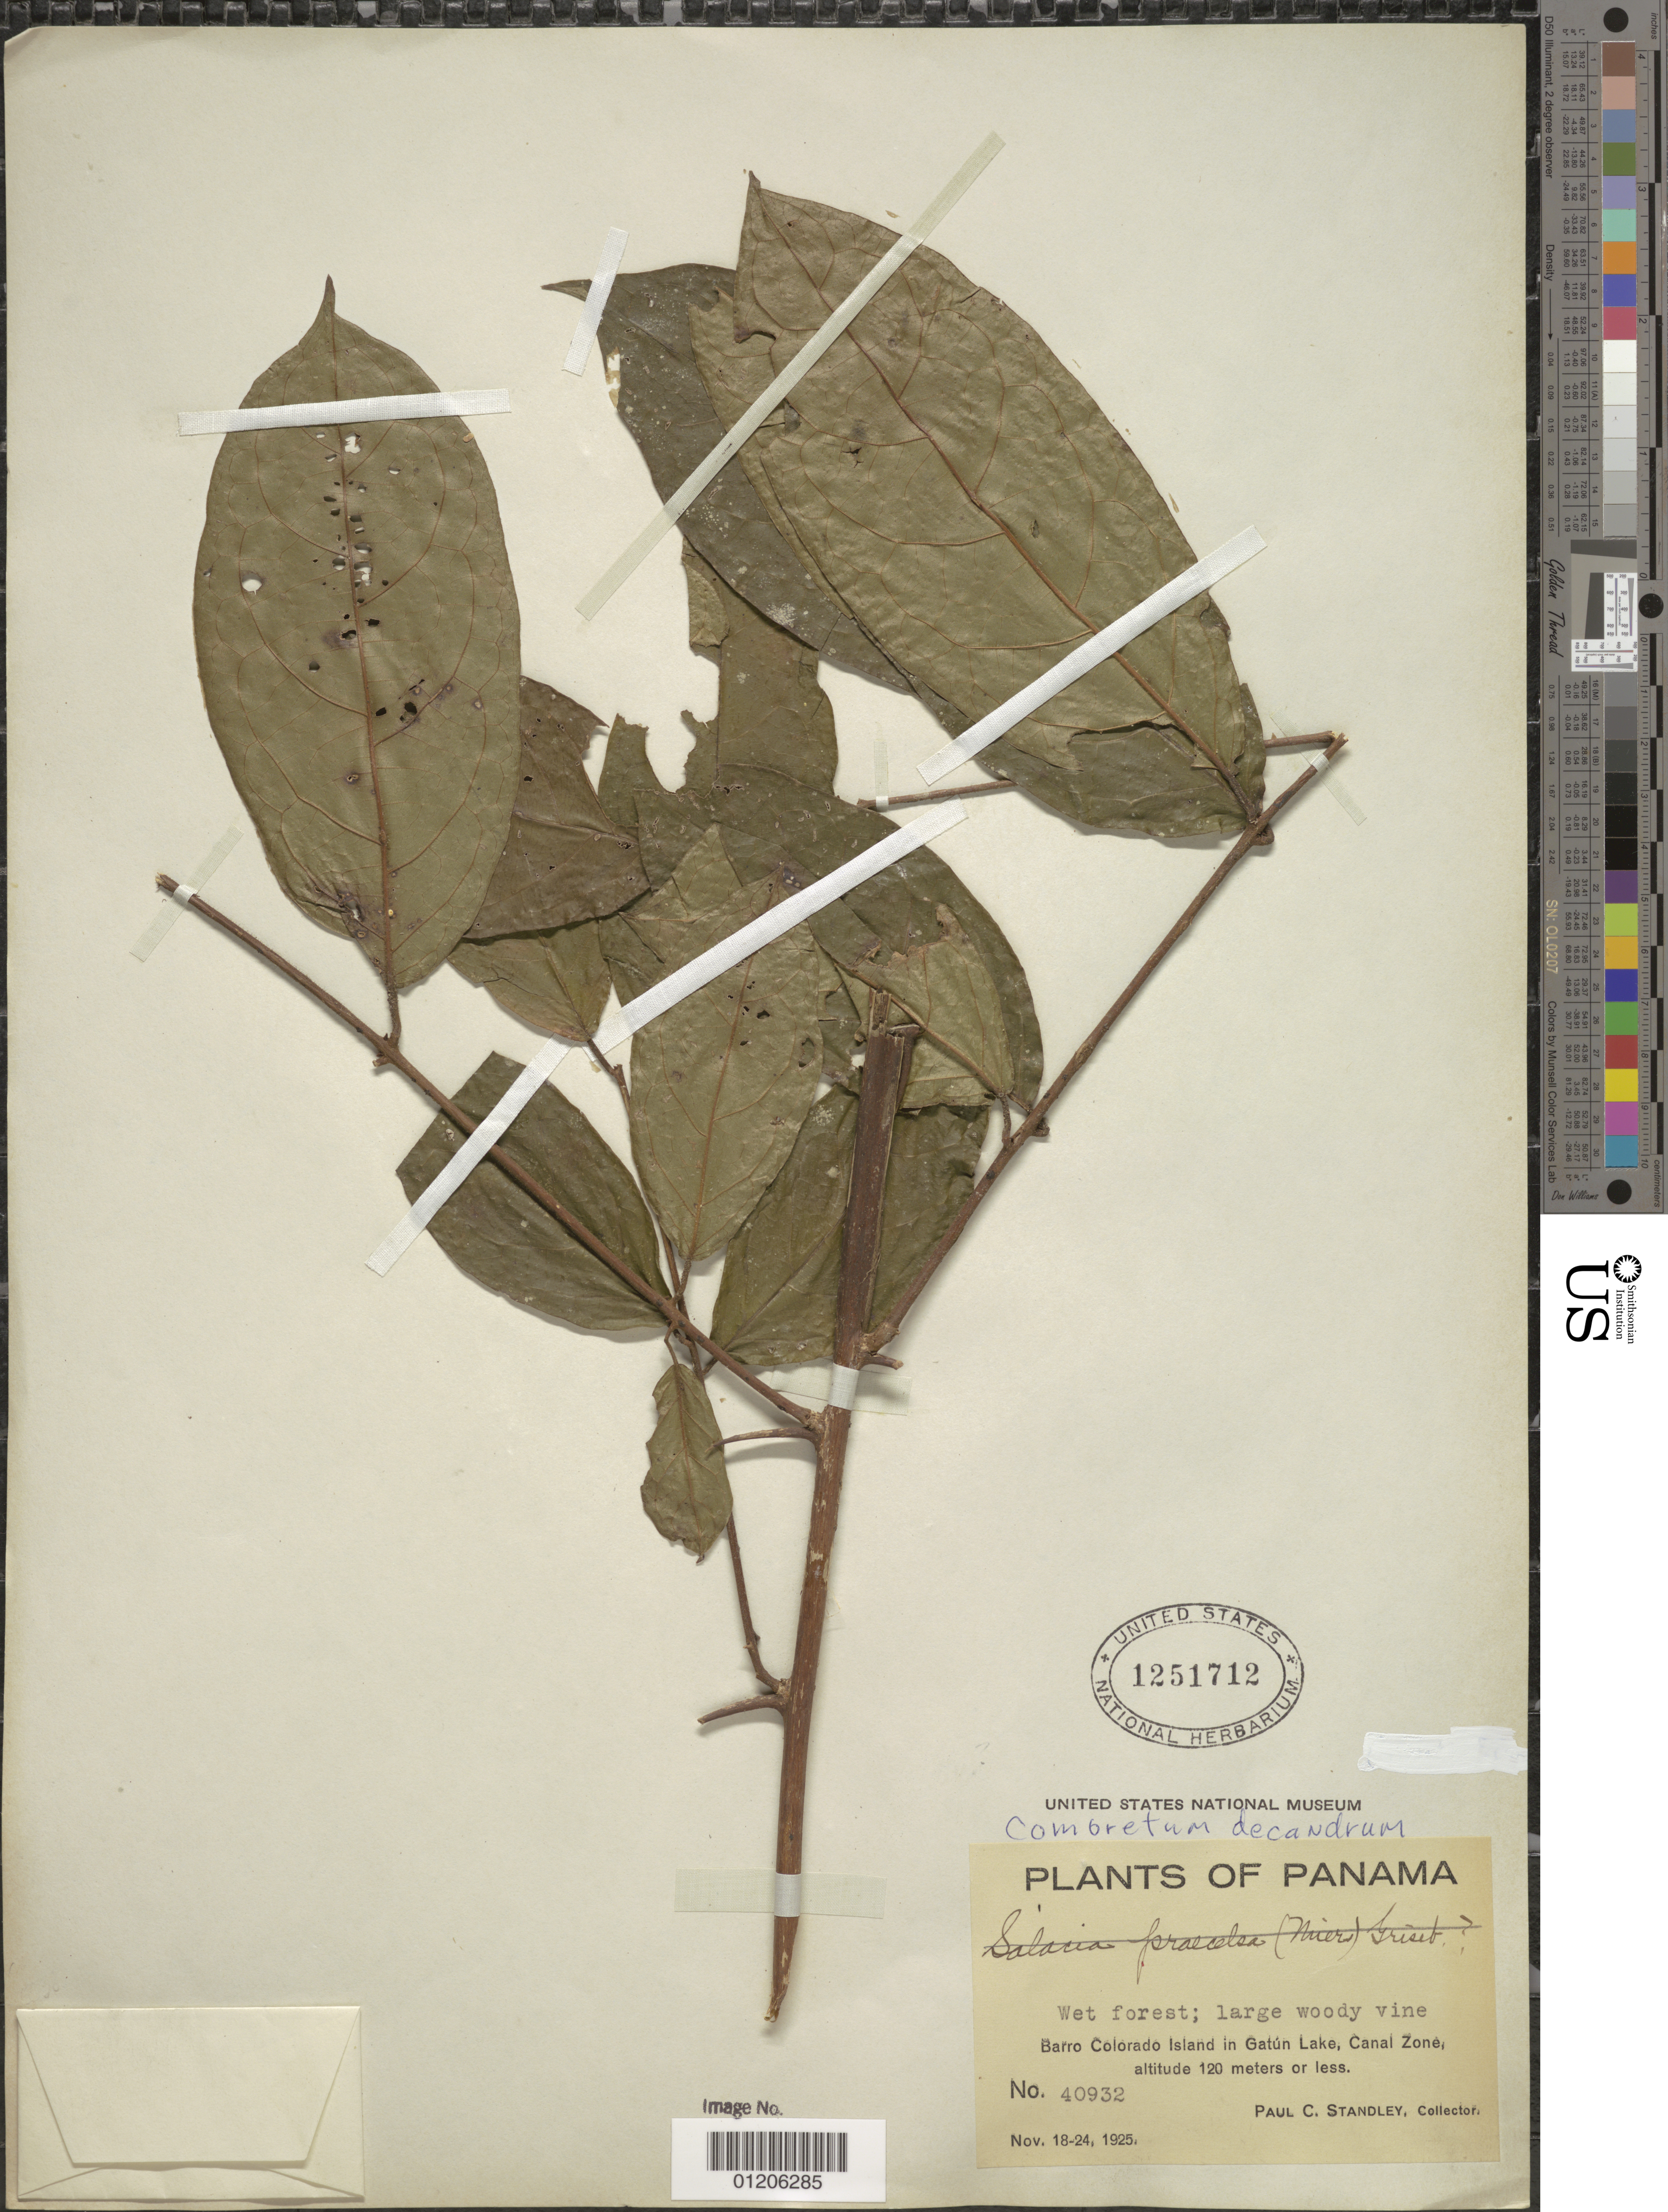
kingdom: Plantae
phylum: Tracheophyta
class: Magnoliopsida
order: Myrtales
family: Combretaceae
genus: Combretum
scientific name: Combretum decandrum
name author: Jacq.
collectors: P. C. Standley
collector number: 40932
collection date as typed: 18-24 Nov 1925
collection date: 1925-11-18/1925-11-24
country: Panama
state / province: Panamá Oeste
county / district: Canal Zone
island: Barro Colorado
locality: Barro Colorado Island in Gatun Lake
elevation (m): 120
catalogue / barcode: US 1251712